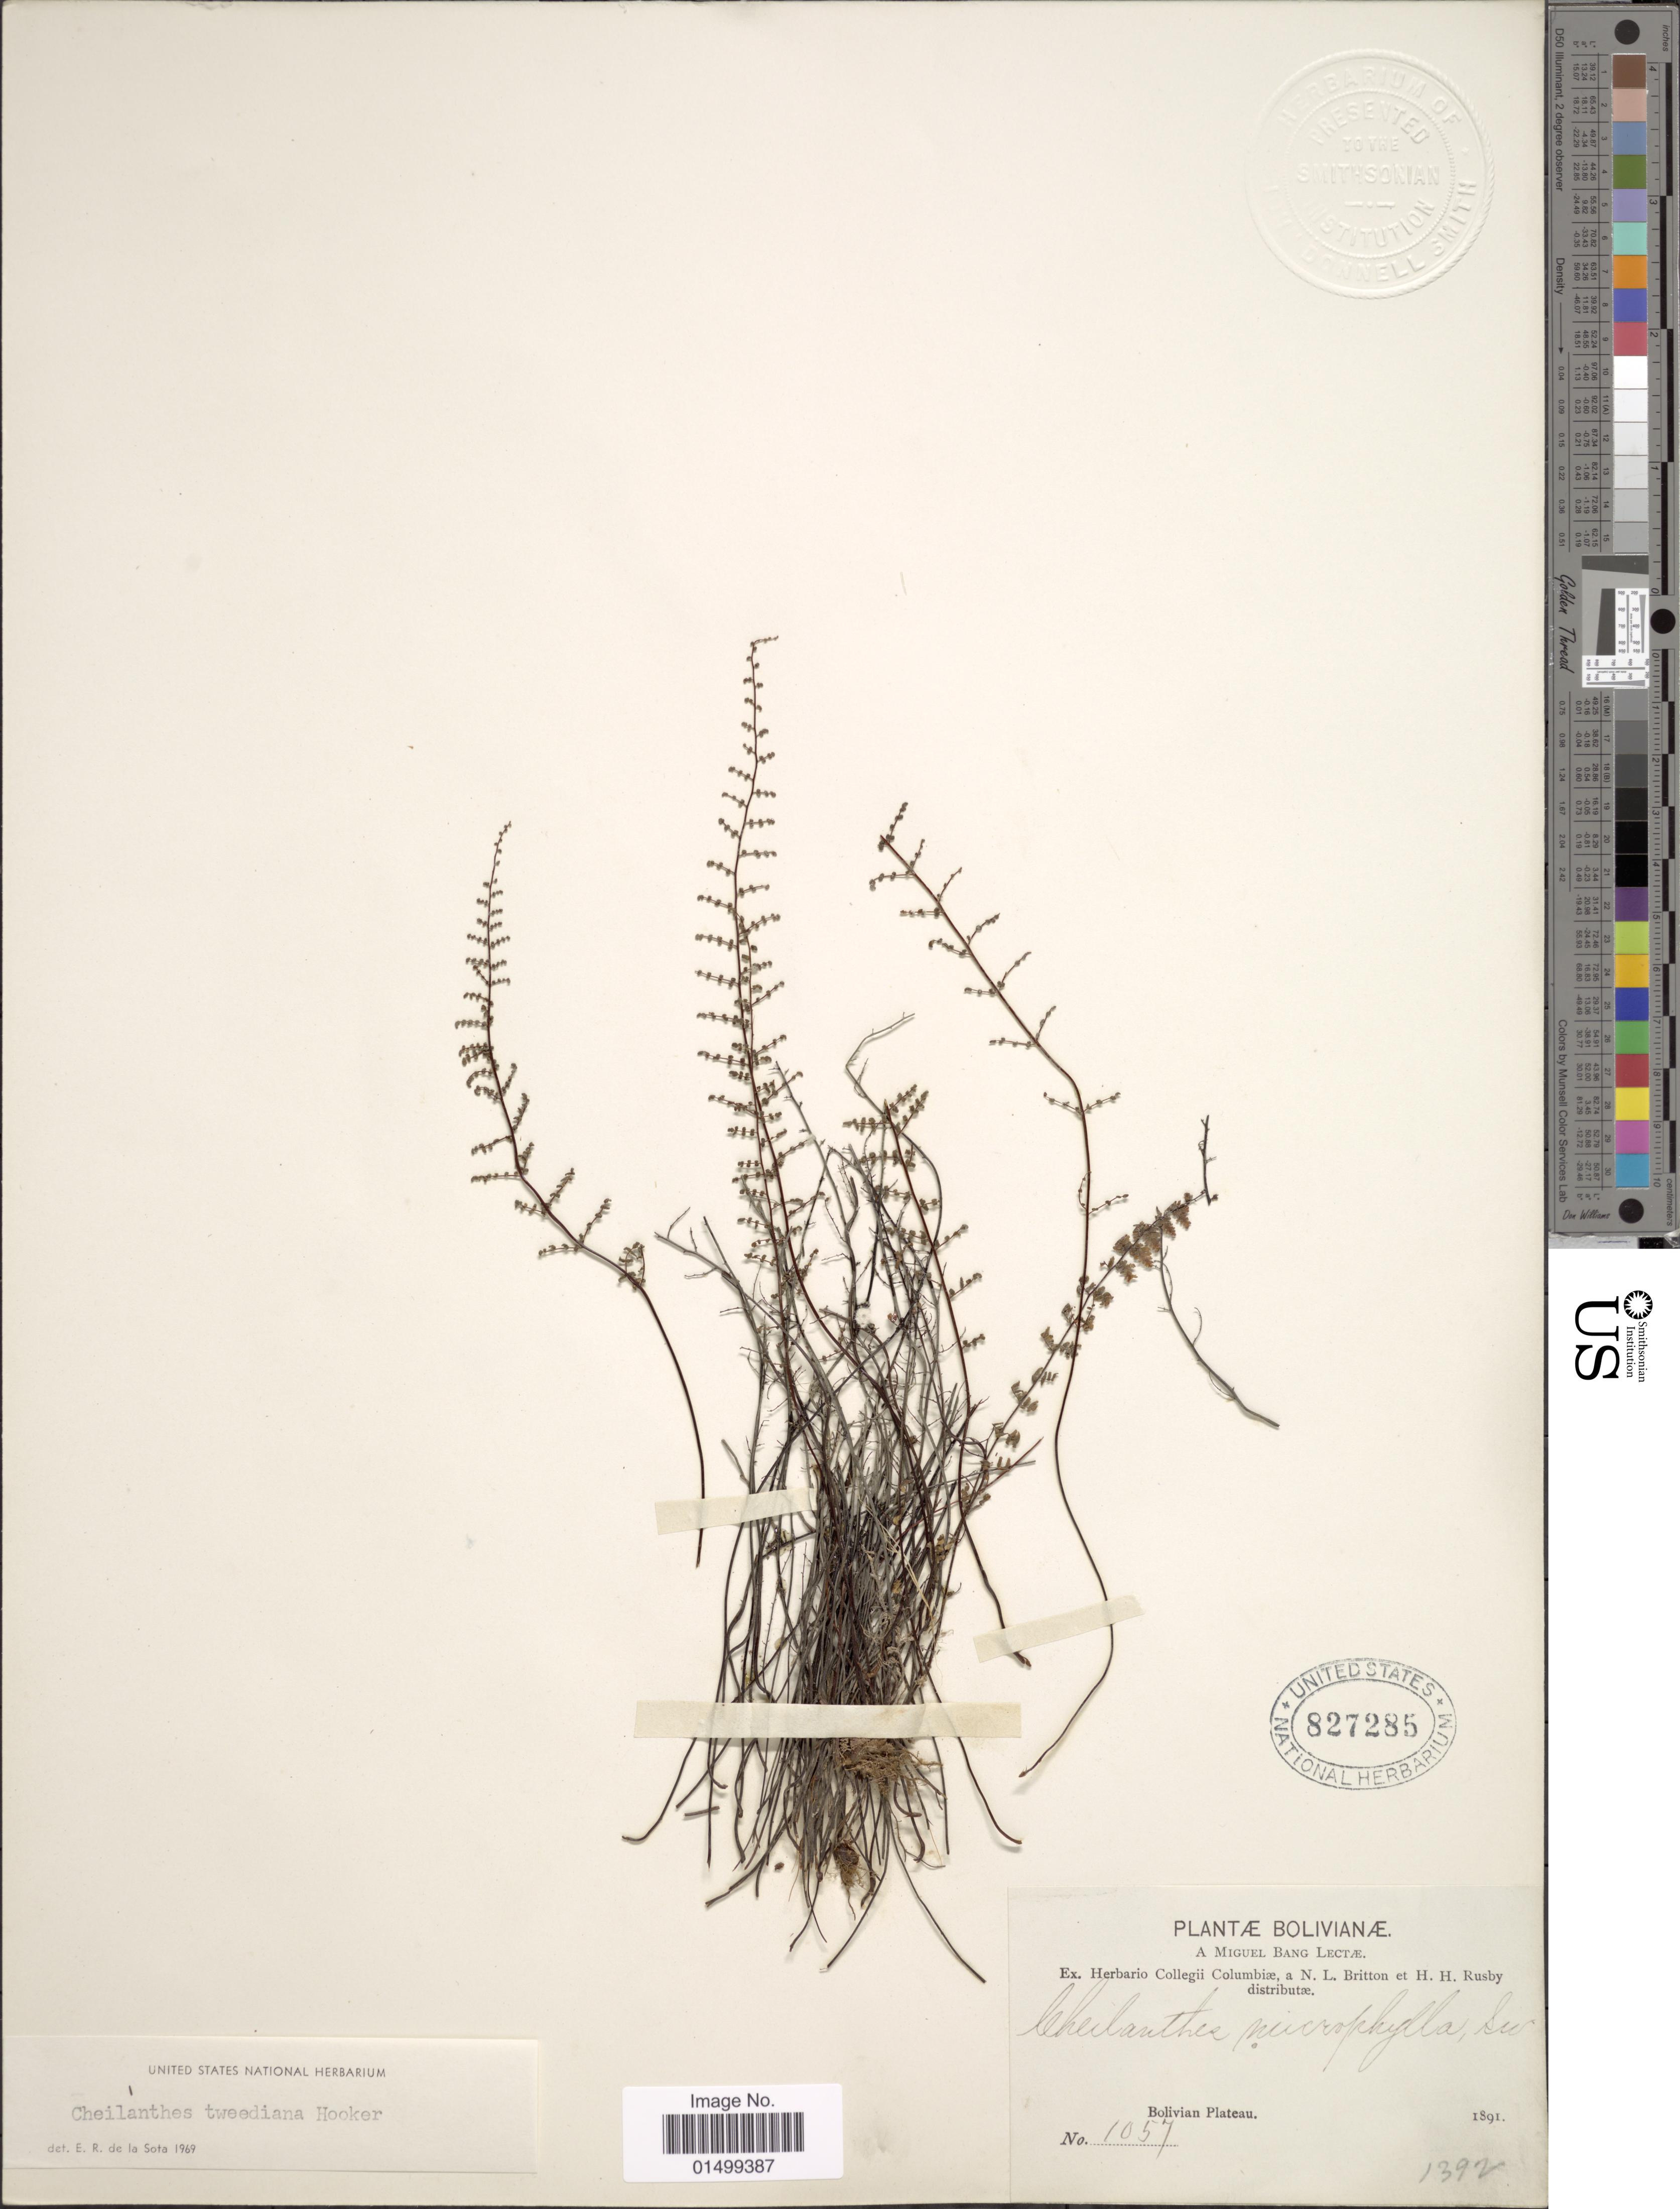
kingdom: Plantae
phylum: Tracheophyta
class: Polypodiopsida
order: Polypodiales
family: Pteridaceae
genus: Cheilanthes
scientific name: Cheilanthes tweediana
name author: Hook.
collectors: M. Bang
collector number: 1057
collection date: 1891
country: Bolivia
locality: Bolivian Plateau.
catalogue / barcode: US 827285